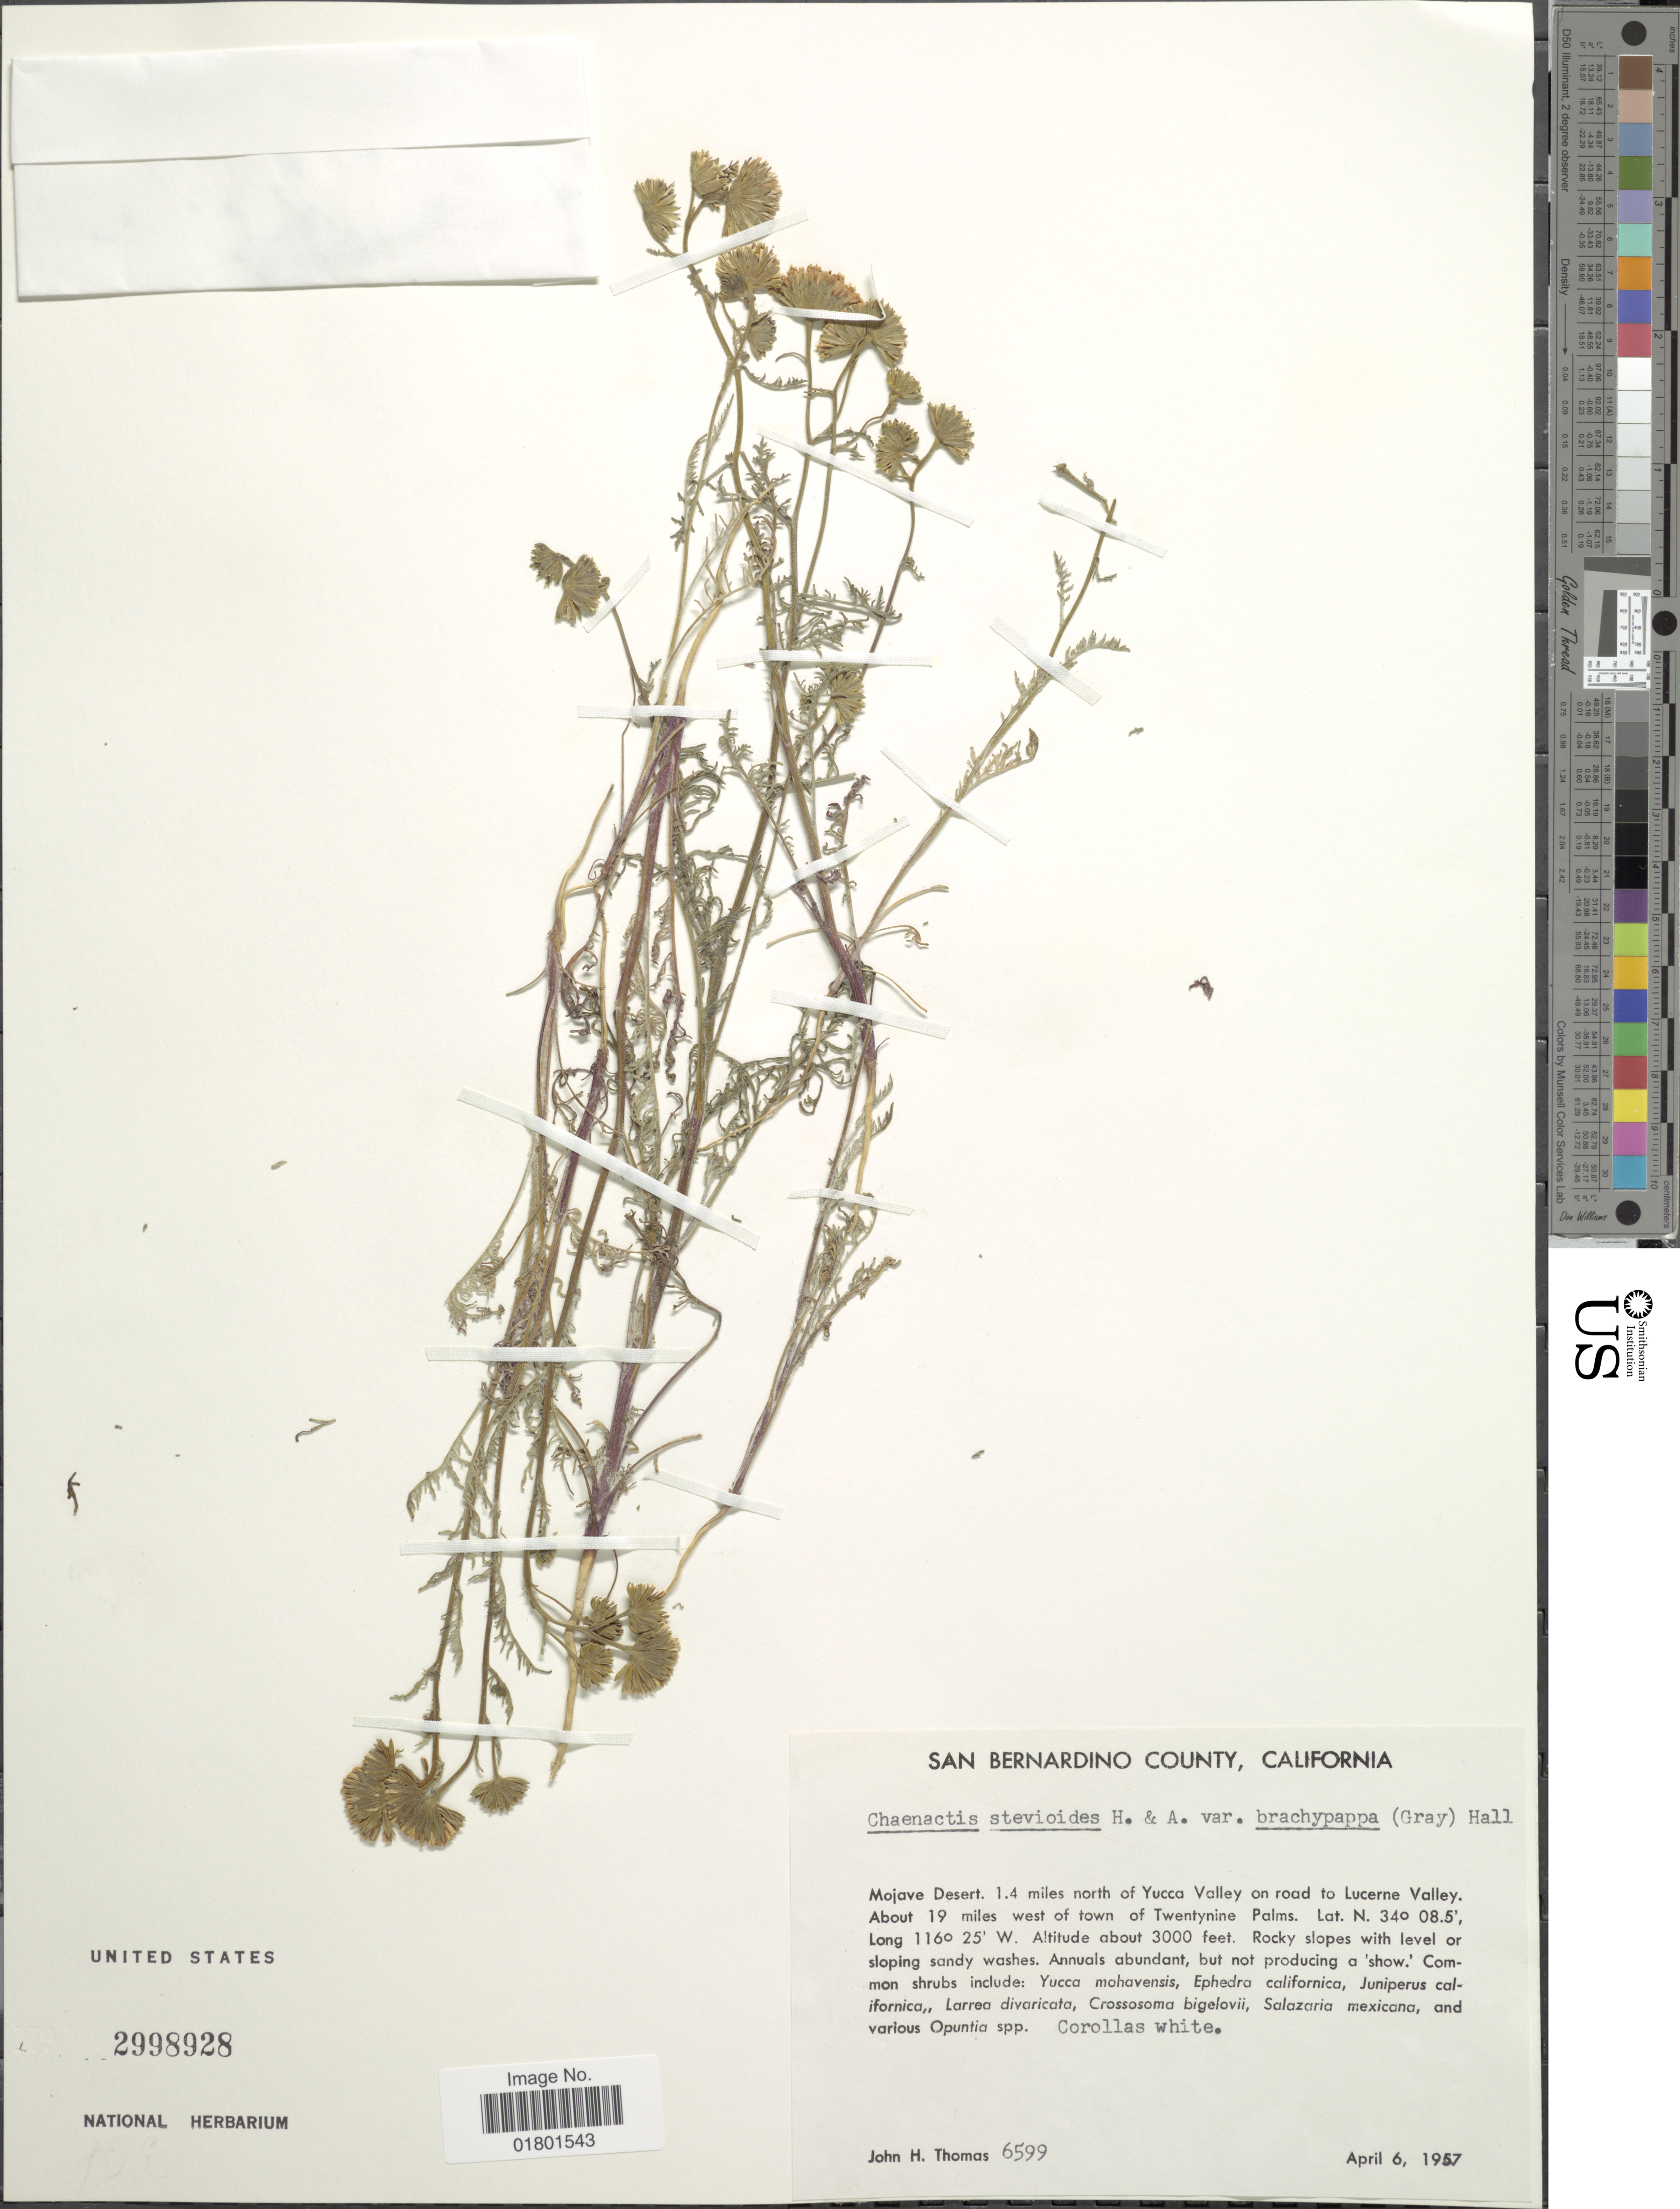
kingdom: Plantae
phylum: Tracheophyta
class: Magnoliopsida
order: Asterales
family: Asteraceae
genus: Chaenactis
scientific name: Chaenactis stevioides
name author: Hook. & Arn.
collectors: J. H. Thomas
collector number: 6599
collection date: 1957-04-06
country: United States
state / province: California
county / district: San Bernardino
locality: San Bernardino County, Mojave Desert 1.4 miles north of Yucca Valley on road to Lucerne Valley. about 19 miles west of town of Twentynine Palms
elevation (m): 914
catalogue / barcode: US 2998928